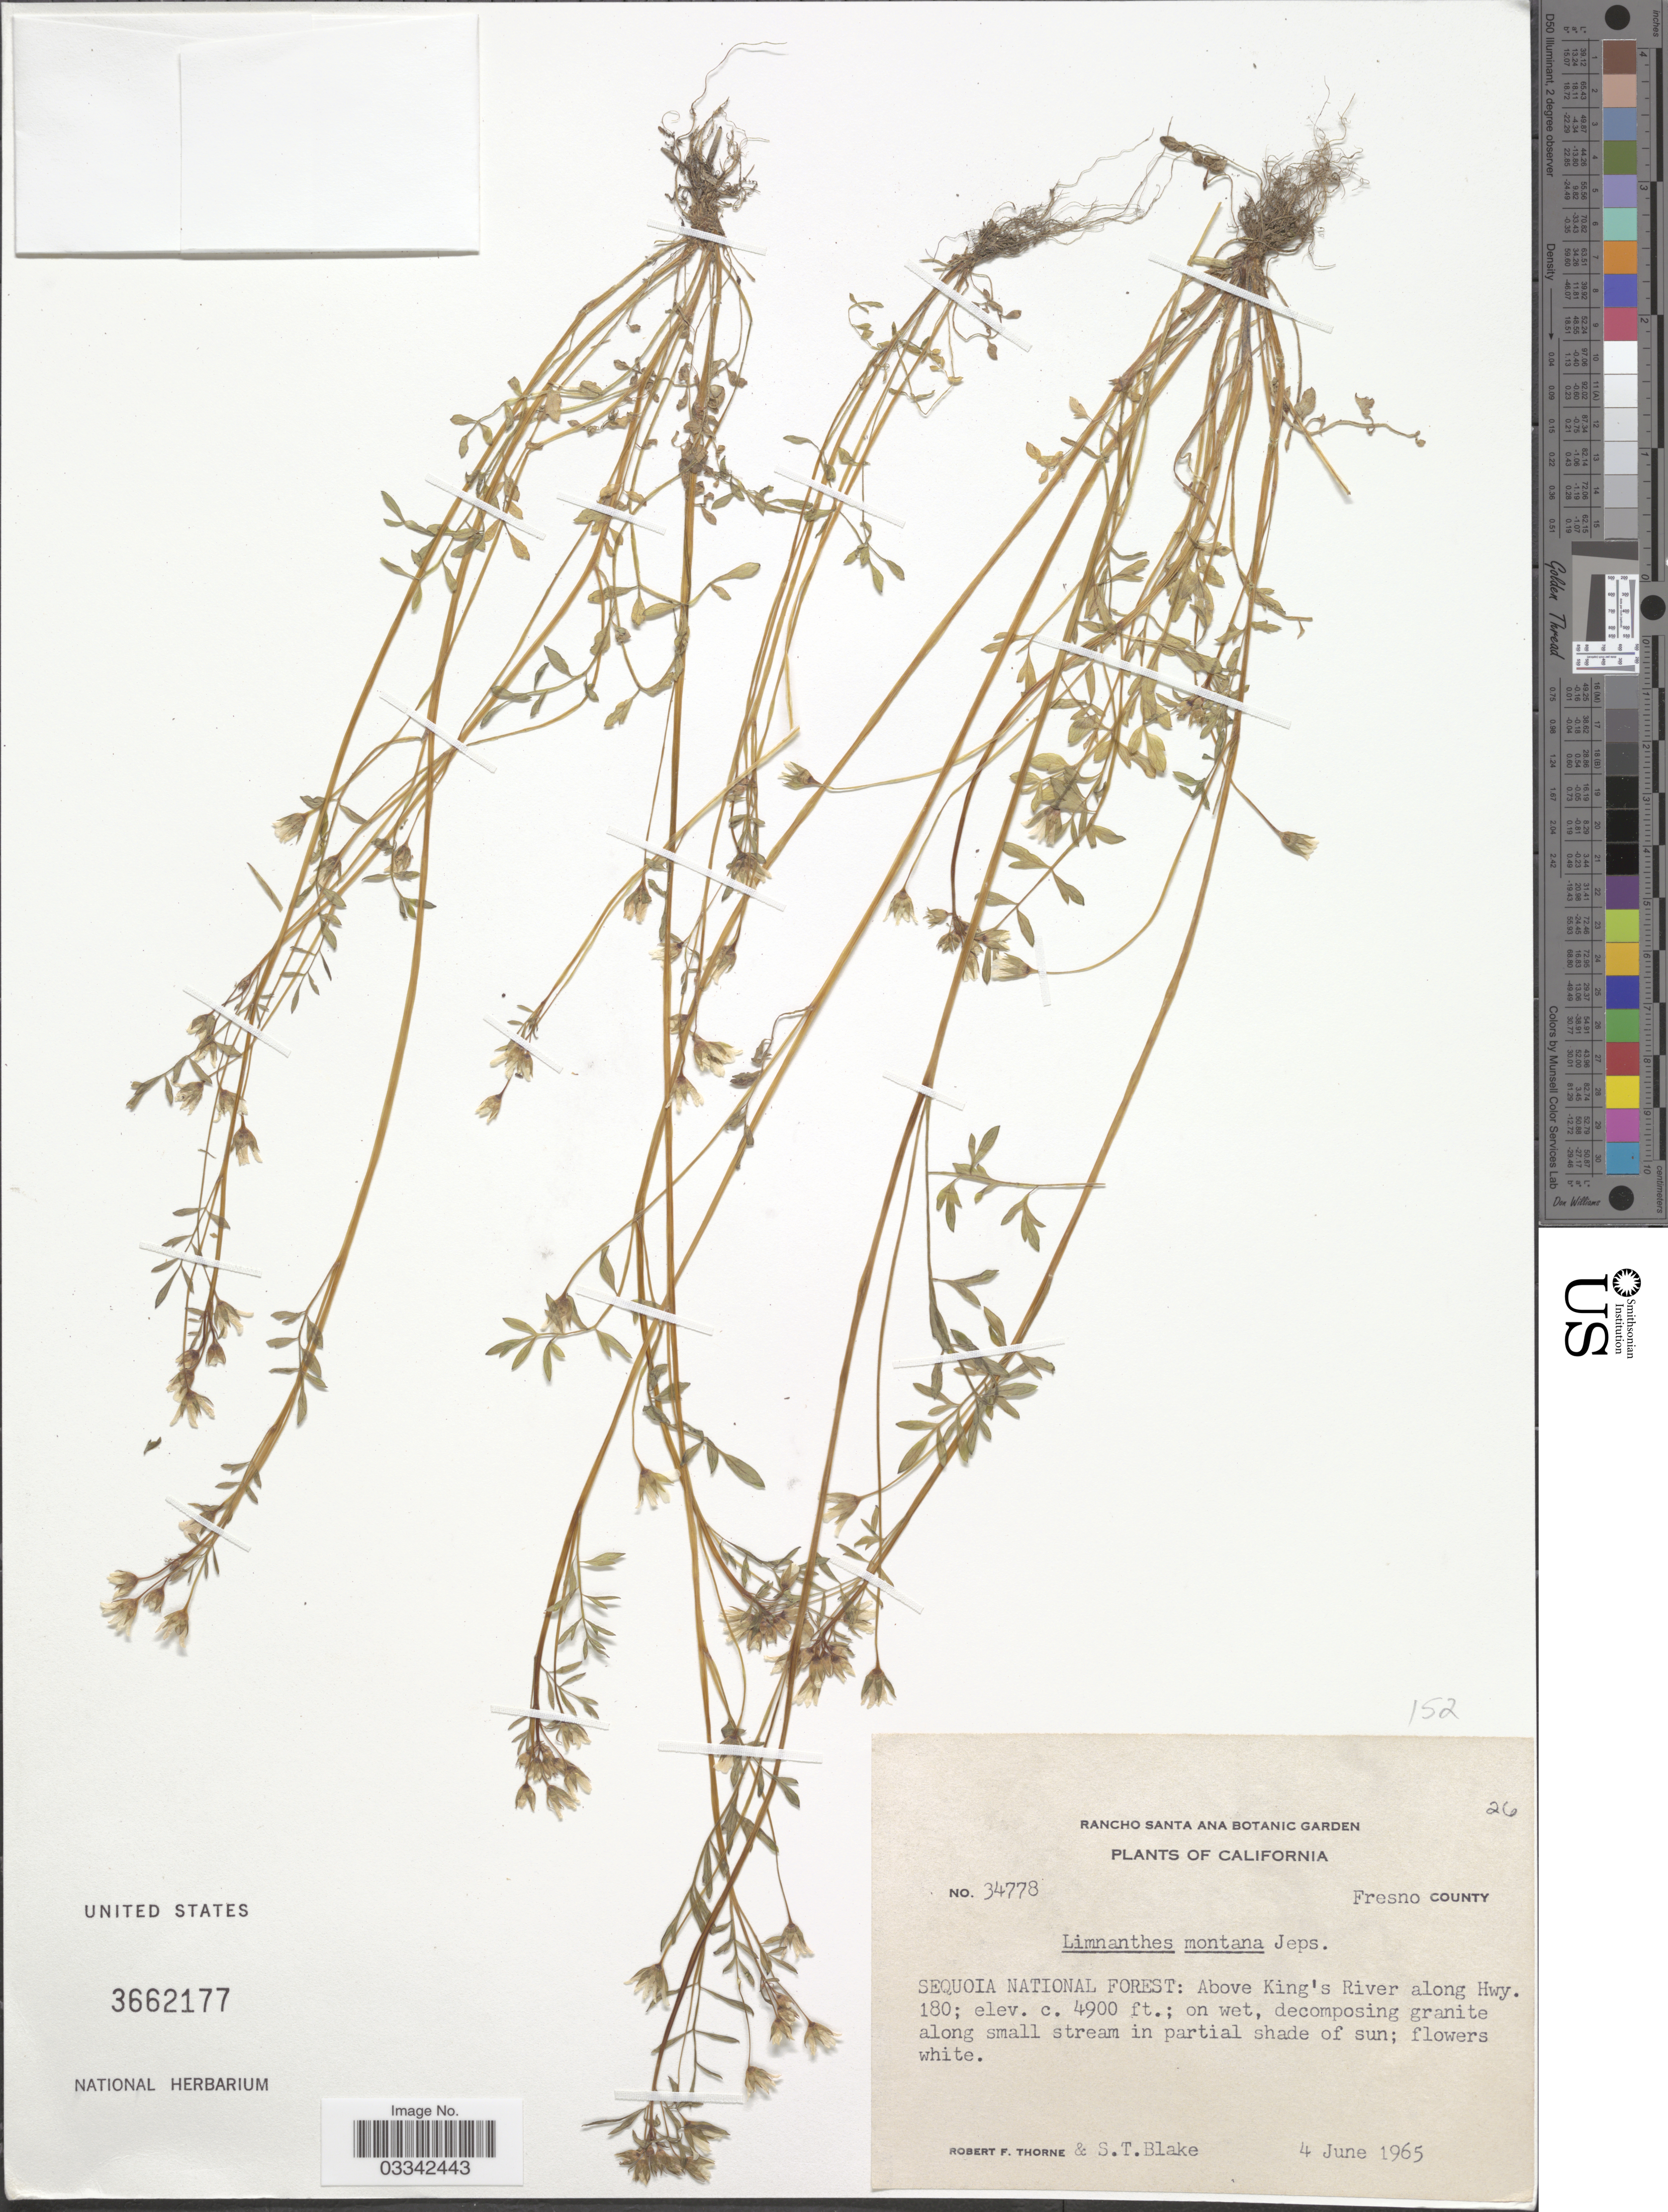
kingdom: Plantae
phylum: Tracheophyta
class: Magnoliopsida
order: Brassicales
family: Limnanthaceae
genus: Limnanthes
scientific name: Limnanthes montana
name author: Jeps.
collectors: R. F. Thorne & S. T. Blake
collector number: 34778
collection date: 1965-06-04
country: United States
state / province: California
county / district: Fresno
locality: Fresno County. Sequoia National Forest:Above King's River along Hwy. 180.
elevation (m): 1494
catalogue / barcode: US 3662177